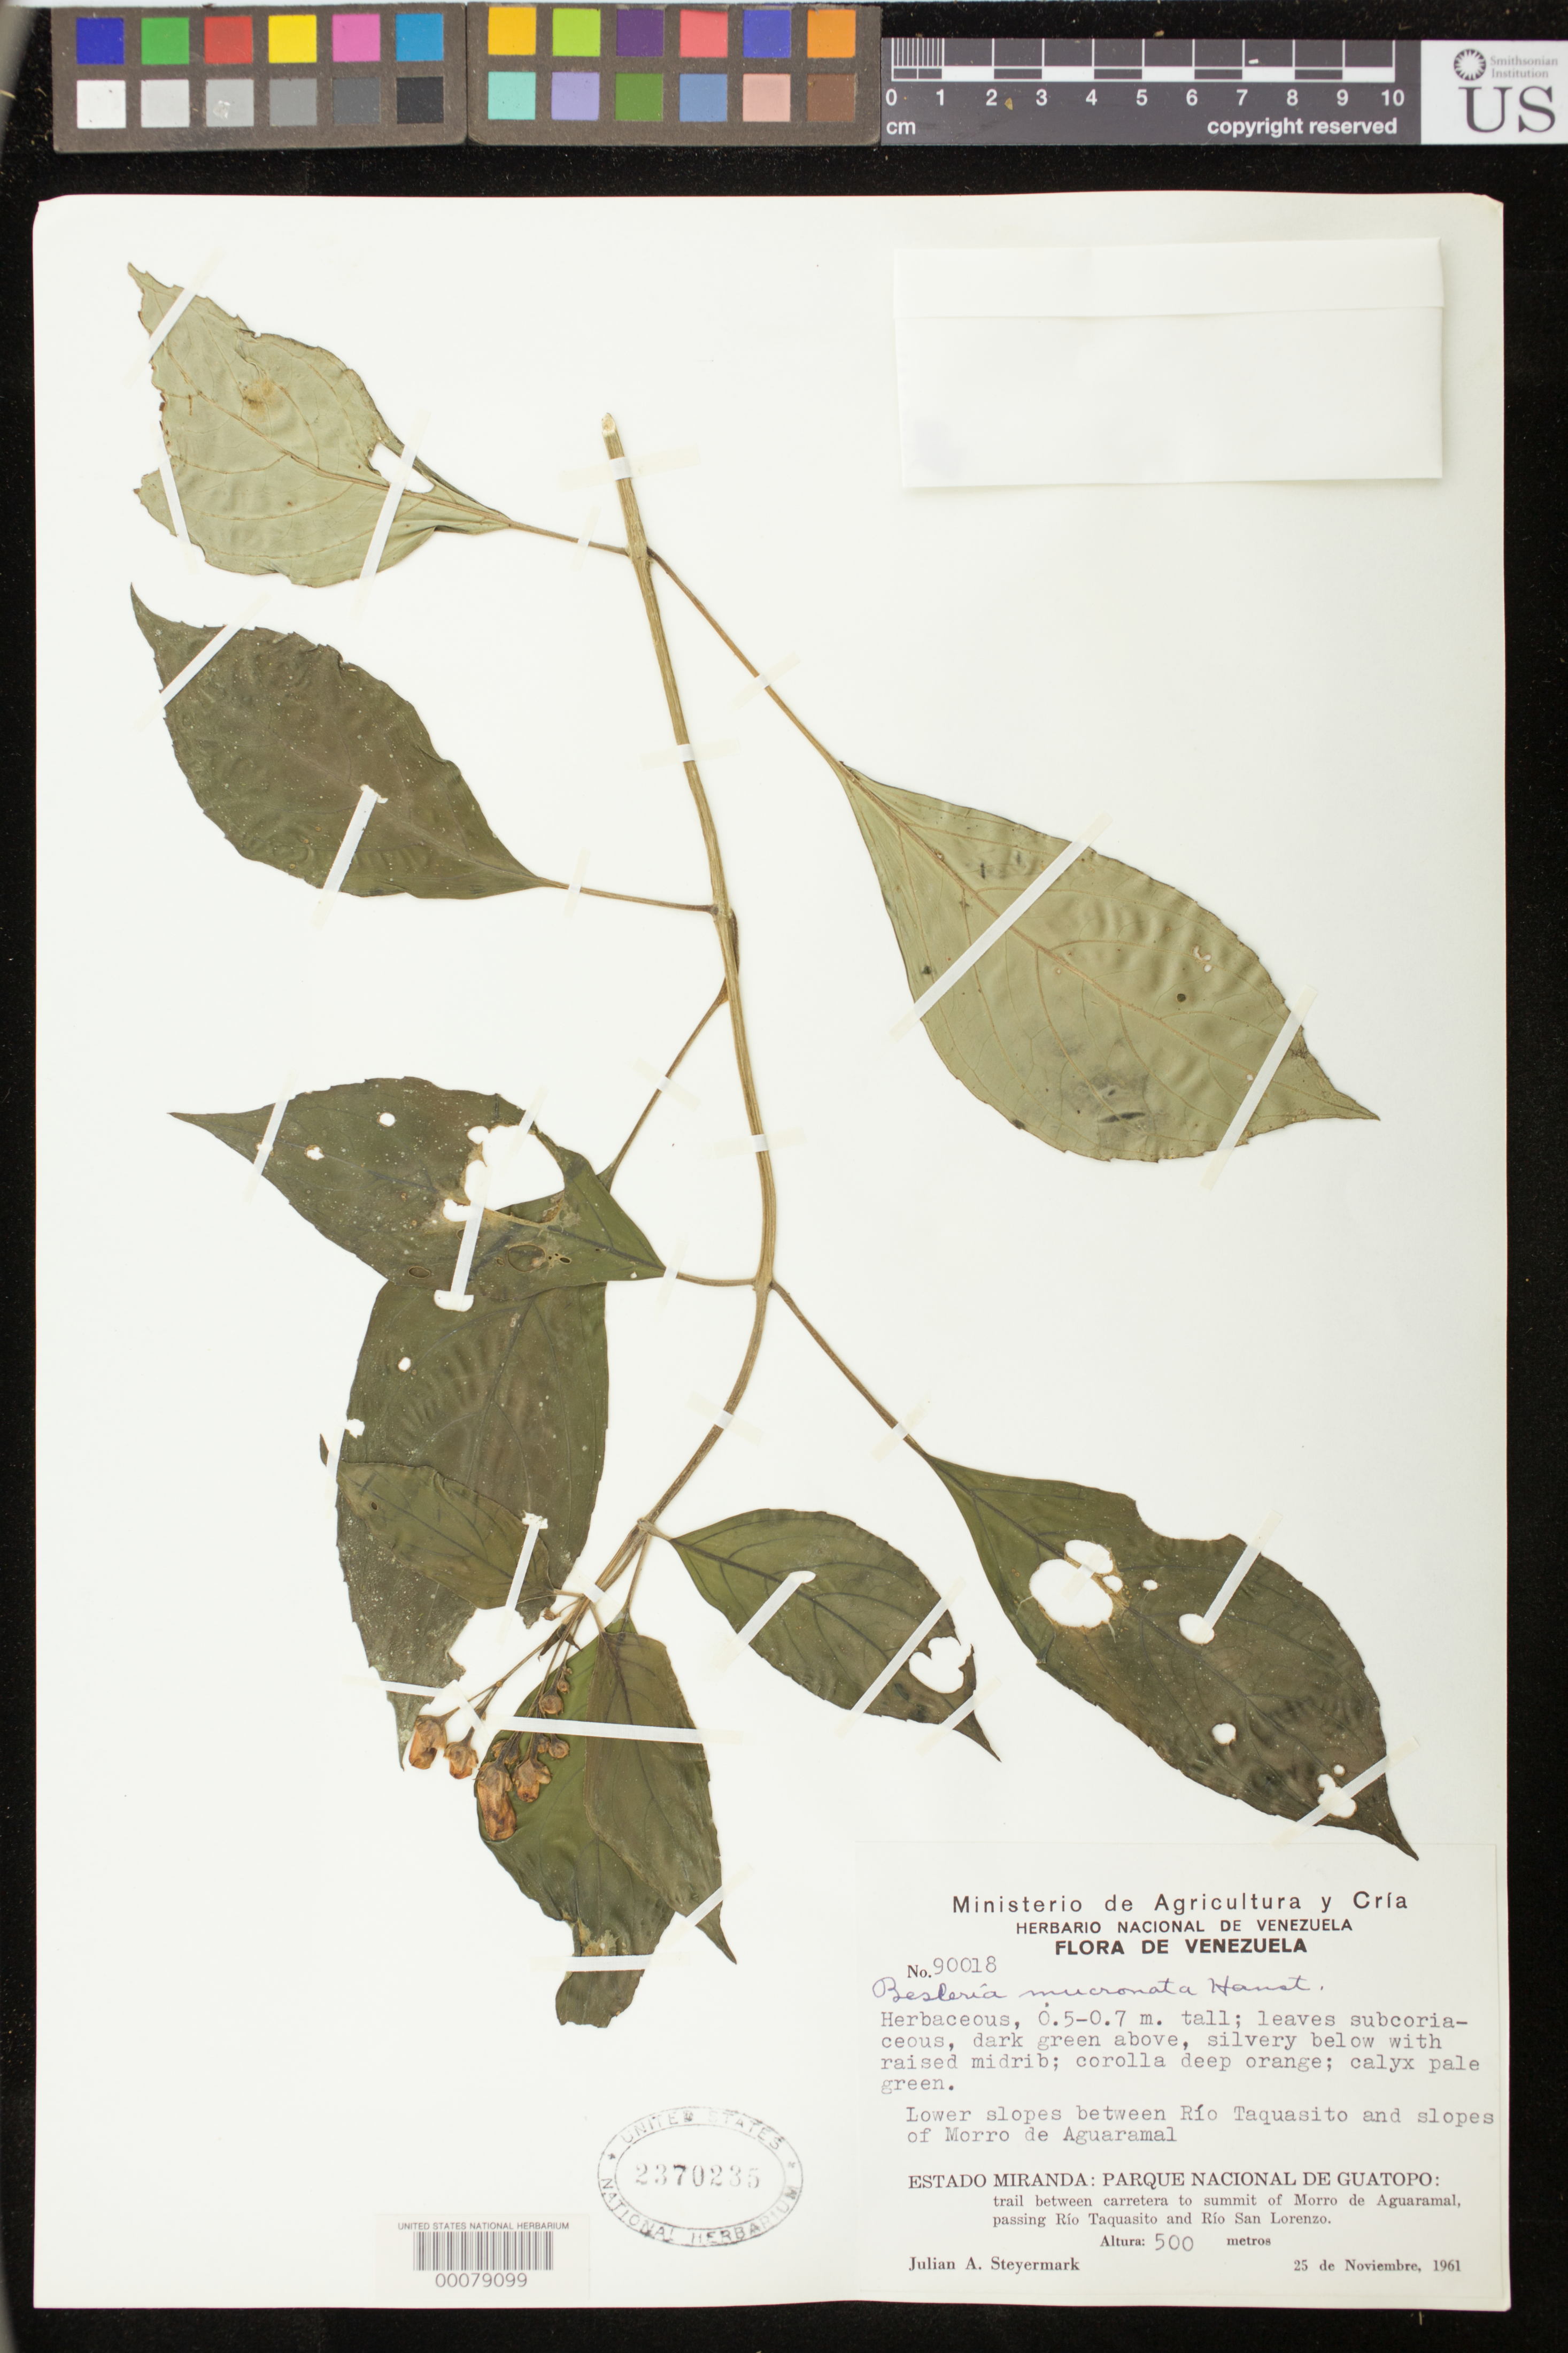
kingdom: Plantae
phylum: Tracheophyta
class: Magnoliopsida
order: Lamiales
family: Gesneriaceae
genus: Besleria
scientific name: Besleria mucronata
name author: Hanst.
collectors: J. Steyermark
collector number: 90018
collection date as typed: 25 Nov 1961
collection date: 1961-11-25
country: Venezuela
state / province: Miranda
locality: Parque Nacional de Guatopo, trail between carretera to summit of Morro de Aguaramal, passing Rio Taquasito & Rio San Lorenzo, Lower slopes between Rio Taquasito & slopes of Morro d'Aguaramal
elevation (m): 500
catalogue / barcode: US 2370235